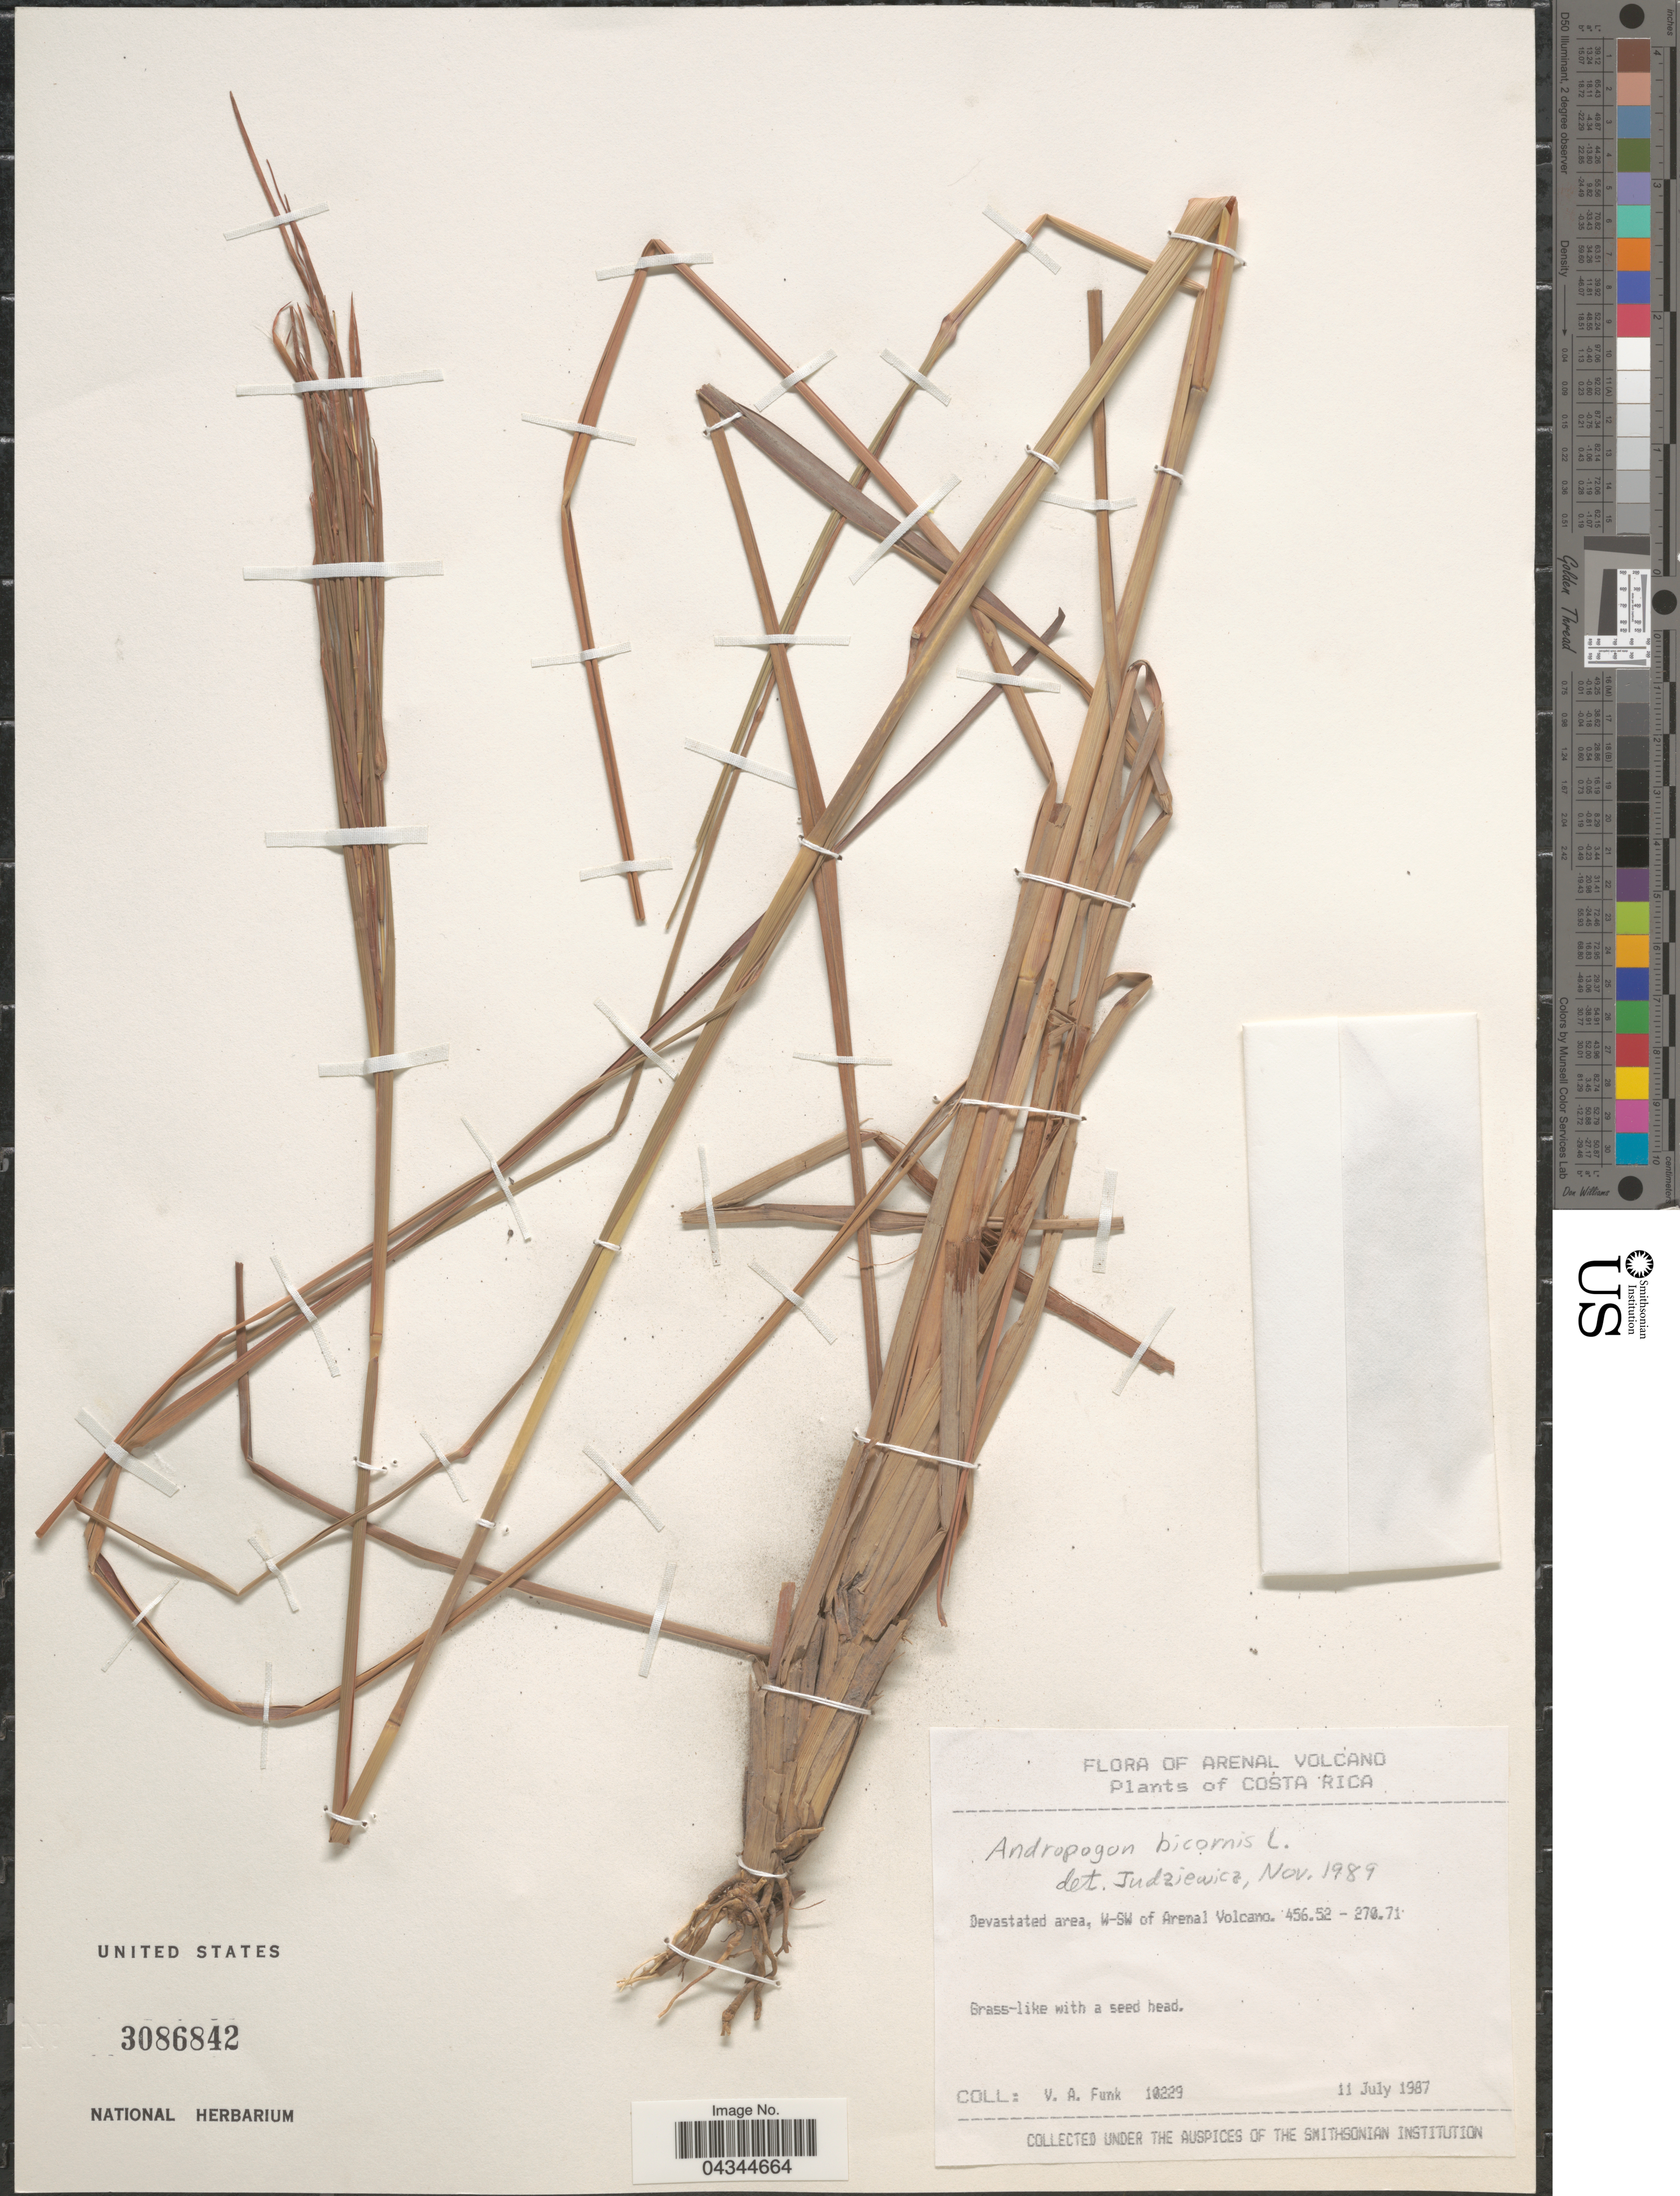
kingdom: Plantae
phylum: Tracheophyta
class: Liliopsida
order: Poales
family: Poaceae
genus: Andropogon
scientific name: Andropogon bicornis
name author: L.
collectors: V. Funk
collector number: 10229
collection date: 1987-07-11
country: Costa Rica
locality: Arenal Volcano. Devastated area, W-SW of Arenal Volcano. 456.52 - 270.71.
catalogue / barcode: US 3086842